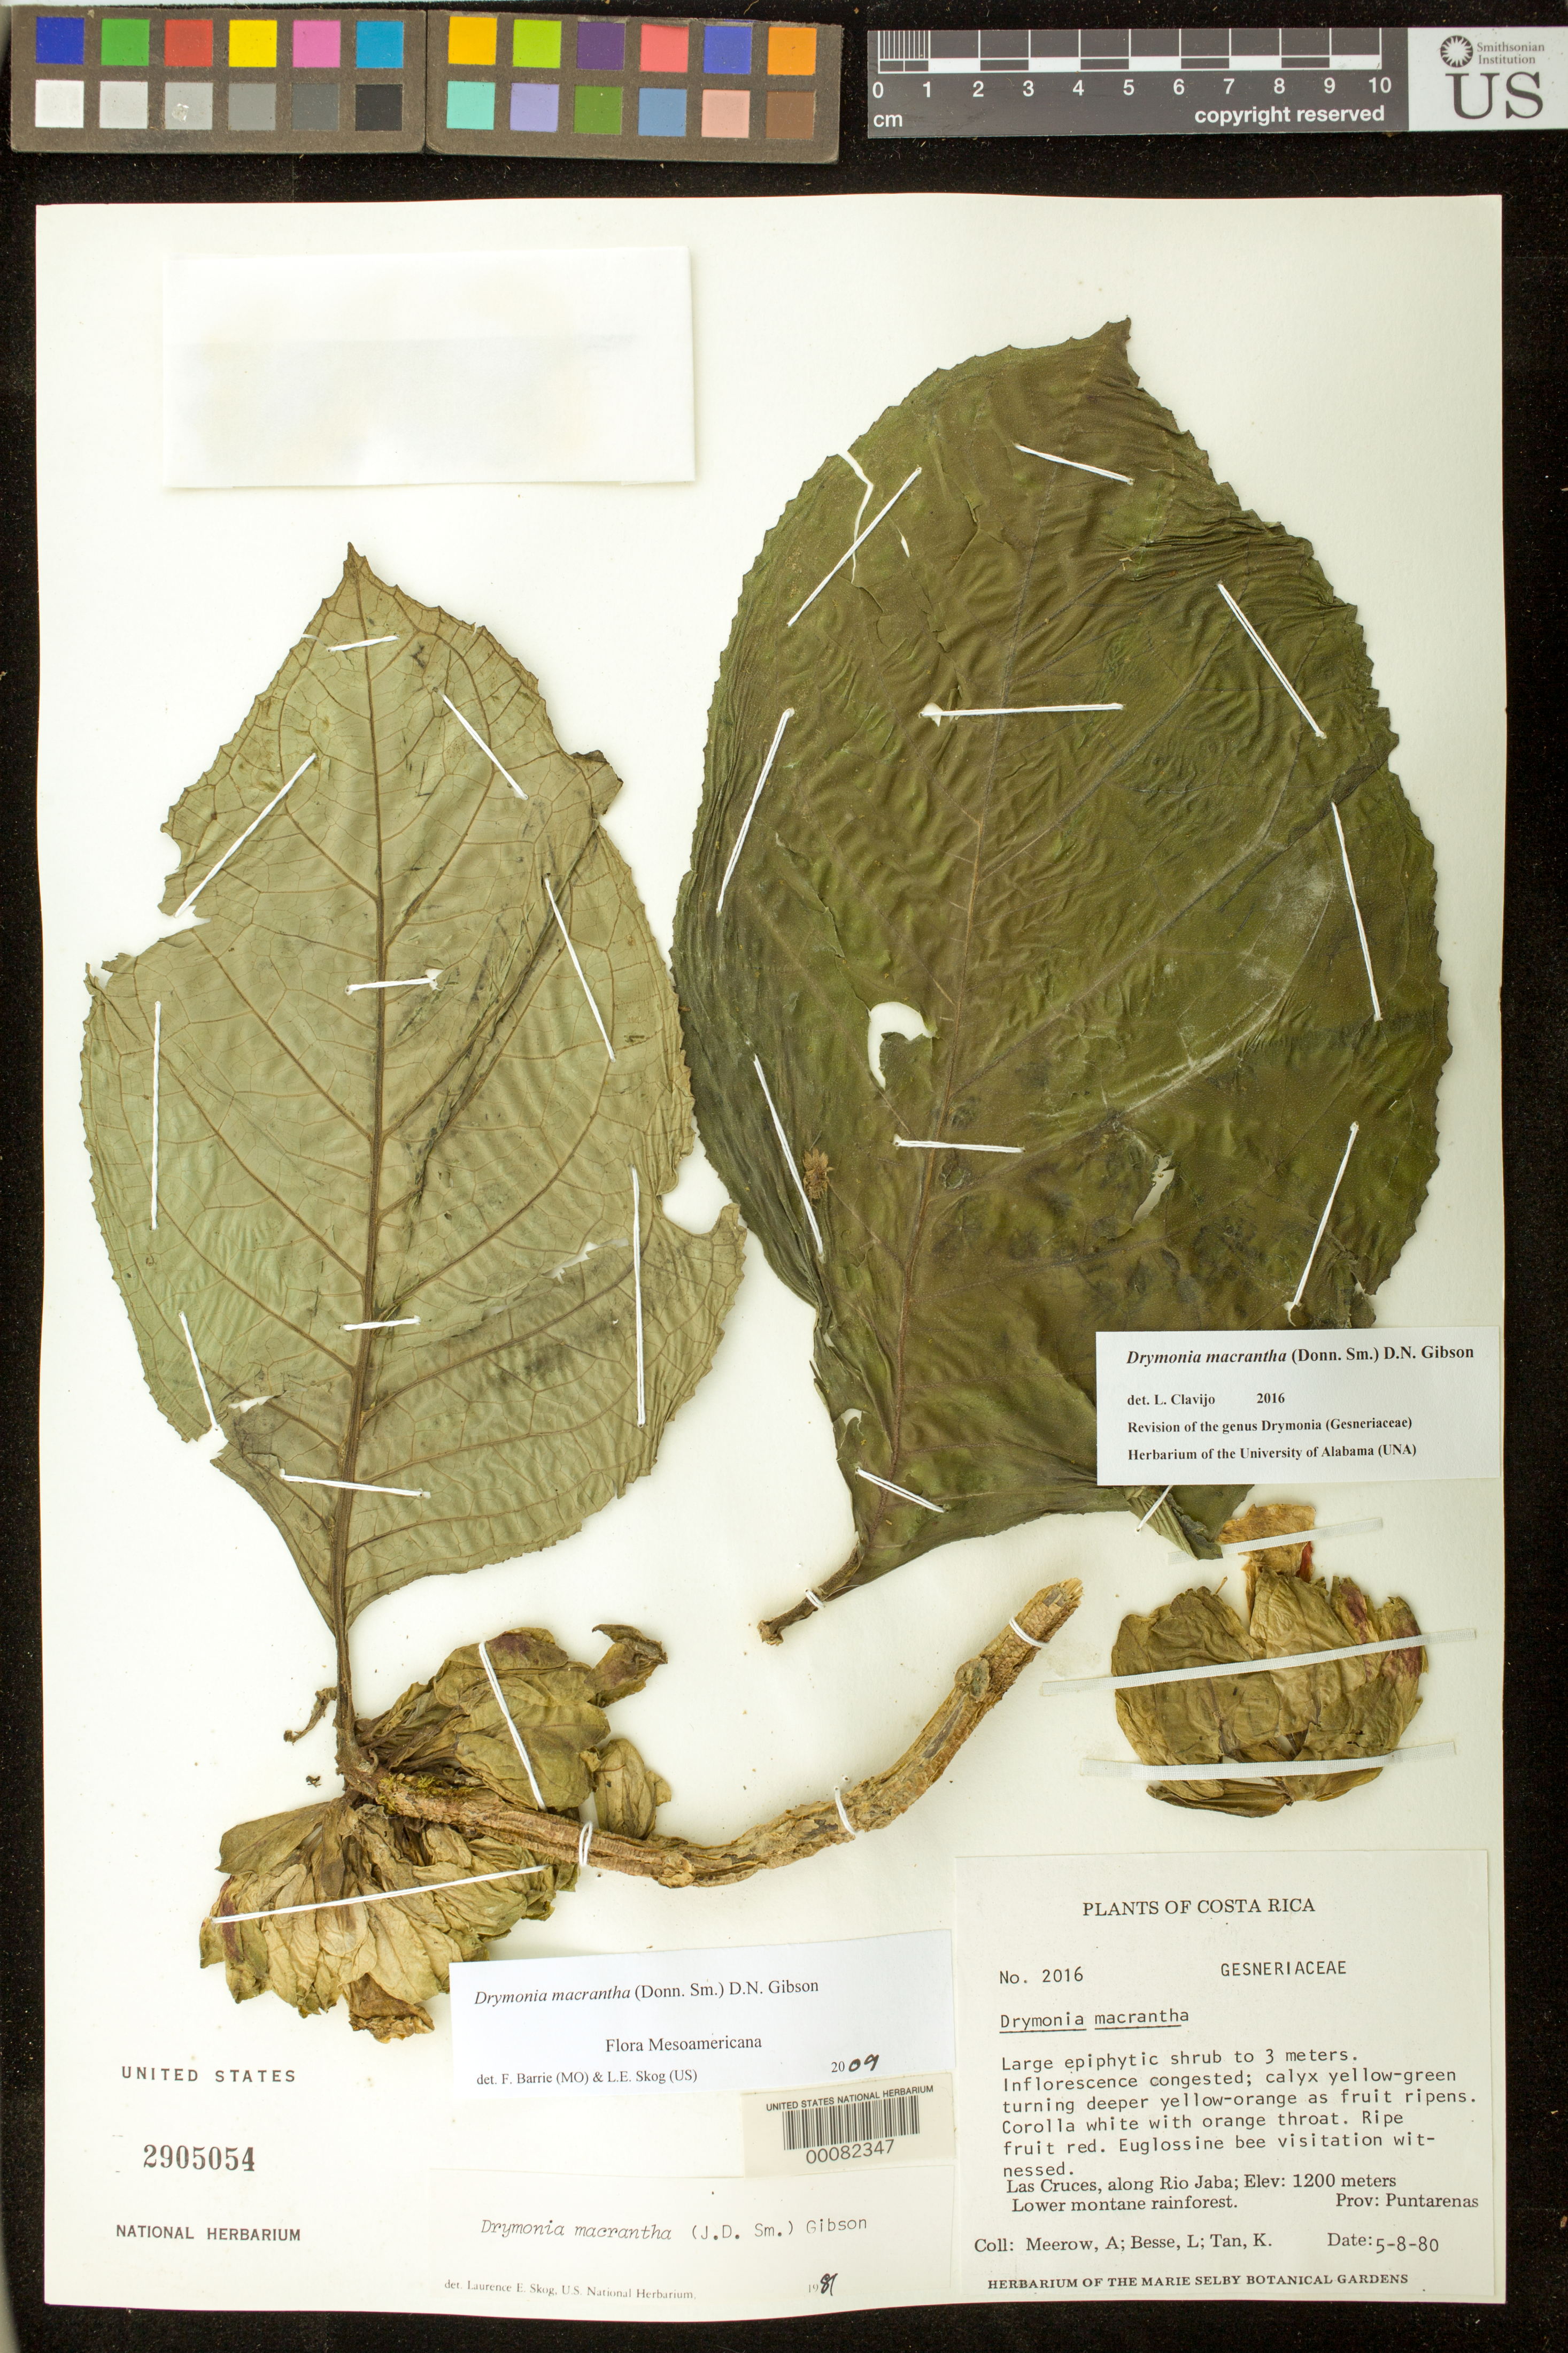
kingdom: Plantae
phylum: Tracheophyta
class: Magnoliopsida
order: Lamiales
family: Gesneriaceae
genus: Drymonia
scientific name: Drymonia macrantha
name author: (Donn. Sm.) D.N. Gibson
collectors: A. Meerow & et al.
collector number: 2016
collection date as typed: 08 May 1980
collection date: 1980-05-08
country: Costa Rica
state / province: Puntarenas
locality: Las Cruces, along Rio Jaba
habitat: Lower montane rainforest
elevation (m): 1200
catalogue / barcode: US 2905054